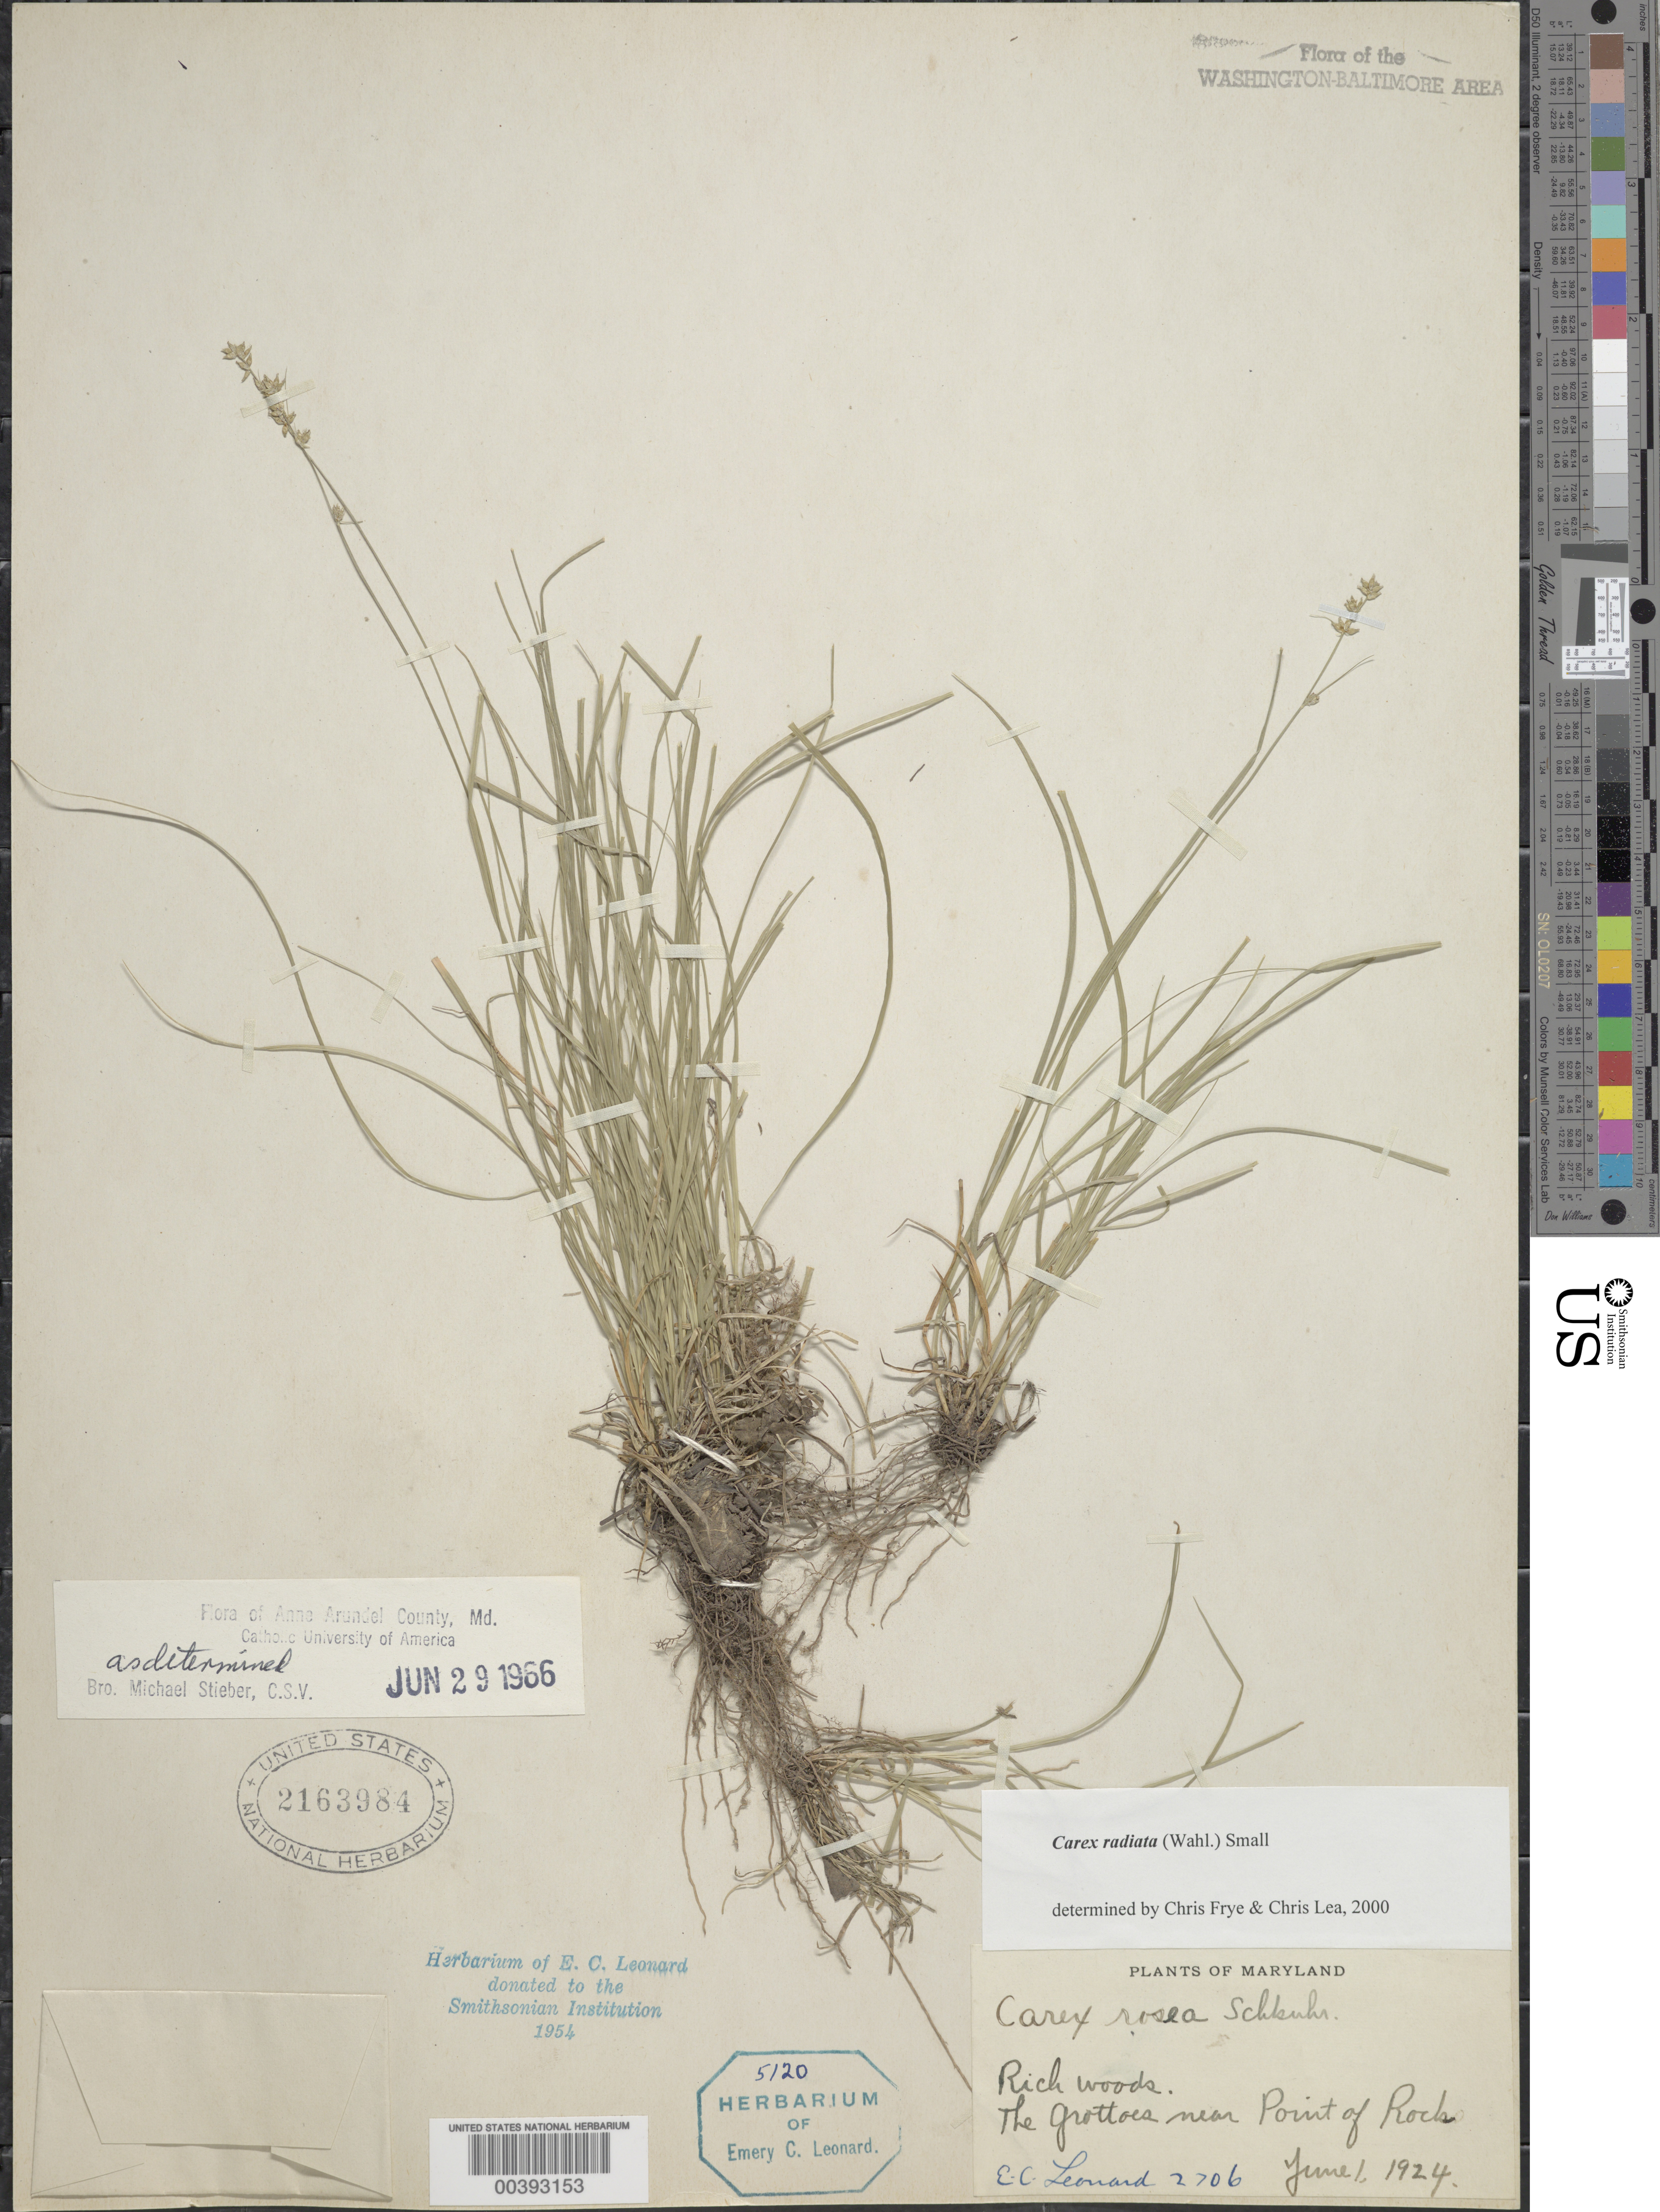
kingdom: Plantae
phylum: Tracheophyta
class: Liliopsida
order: Poales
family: Cyperaceae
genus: Carex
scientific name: Carex radiata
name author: (Wahlenb.) Small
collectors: E. C. Leonard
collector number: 2706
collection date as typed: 01 Jun 1924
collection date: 1924-06-01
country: United States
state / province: Maryland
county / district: Frederick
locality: Grottoes, near Point of Rocks C. & O. Canal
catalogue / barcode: US 2163984